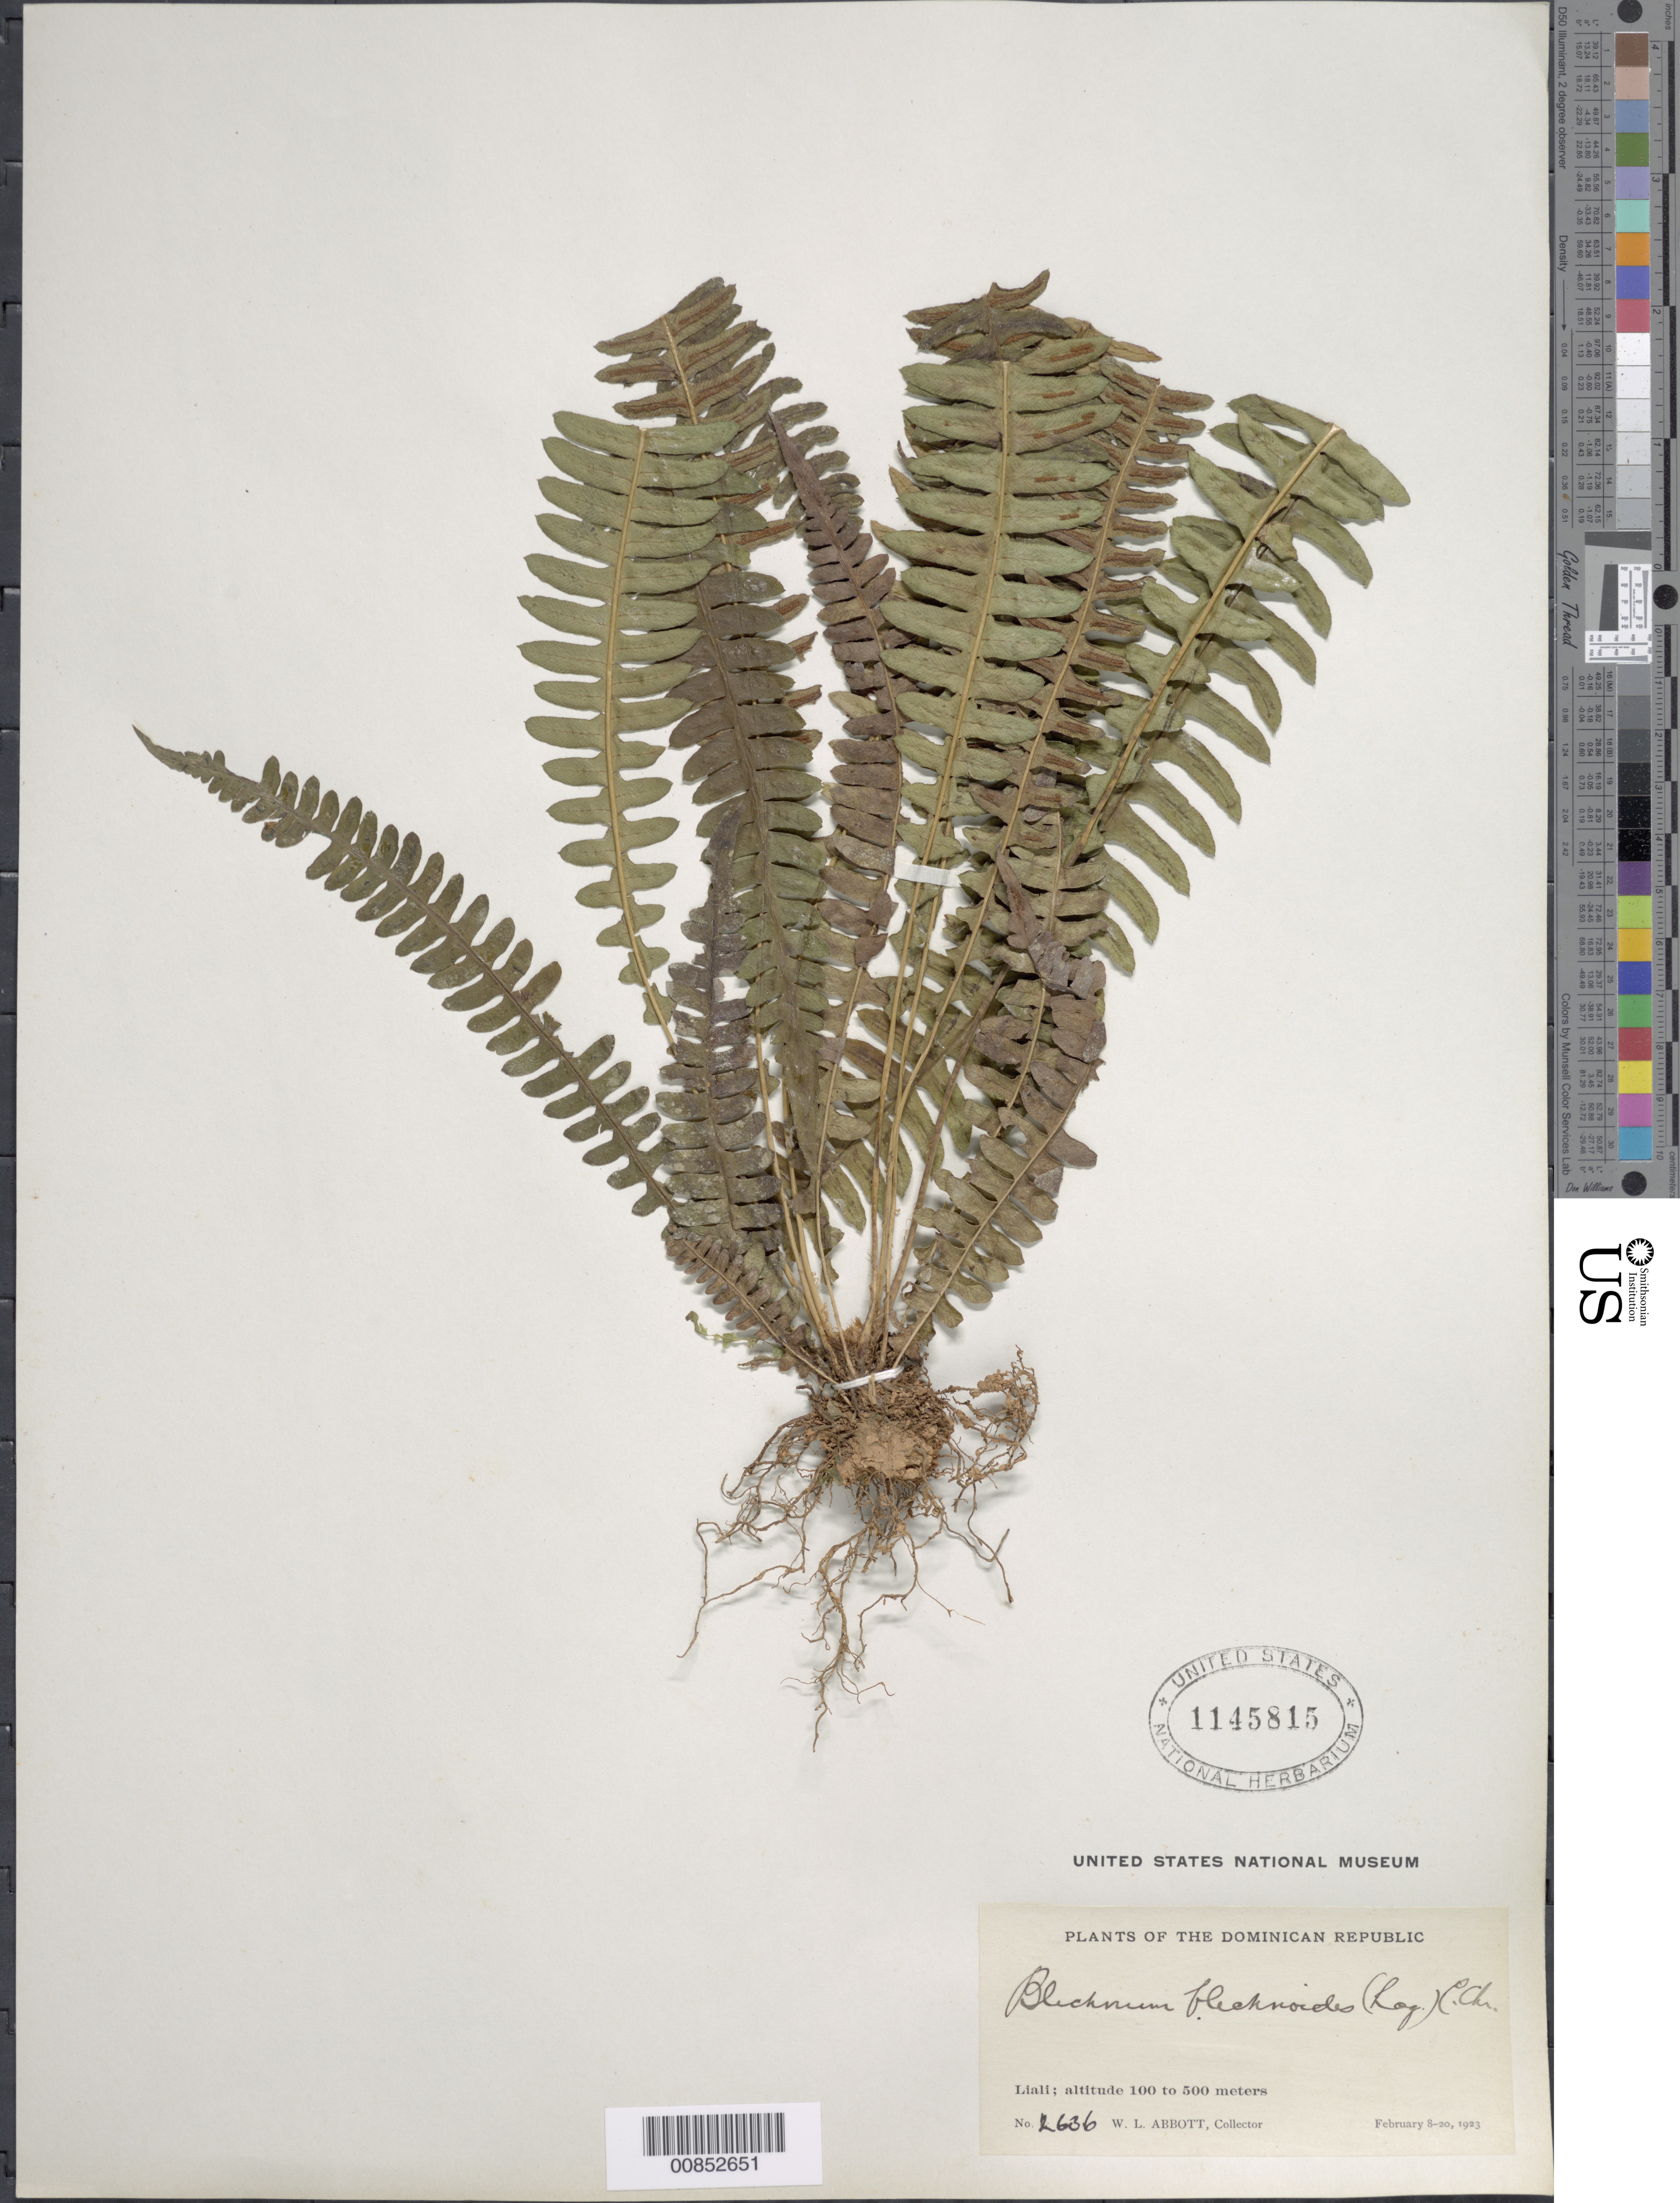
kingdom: Plantae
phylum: Tracheophyta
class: Polypodiopsida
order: Polypodiales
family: Blechnaceae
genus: Blechnum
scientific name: Blechnum unilaterale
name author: Sw.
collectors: W. L. Abbott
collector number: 2636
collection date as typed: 08 Feb 1923 to 20 Feb 1923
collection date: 1923-02-08/1923-02-20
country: Dominican Republic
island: Hispaniola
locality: Liali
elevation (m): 100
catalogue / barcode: US 1145815